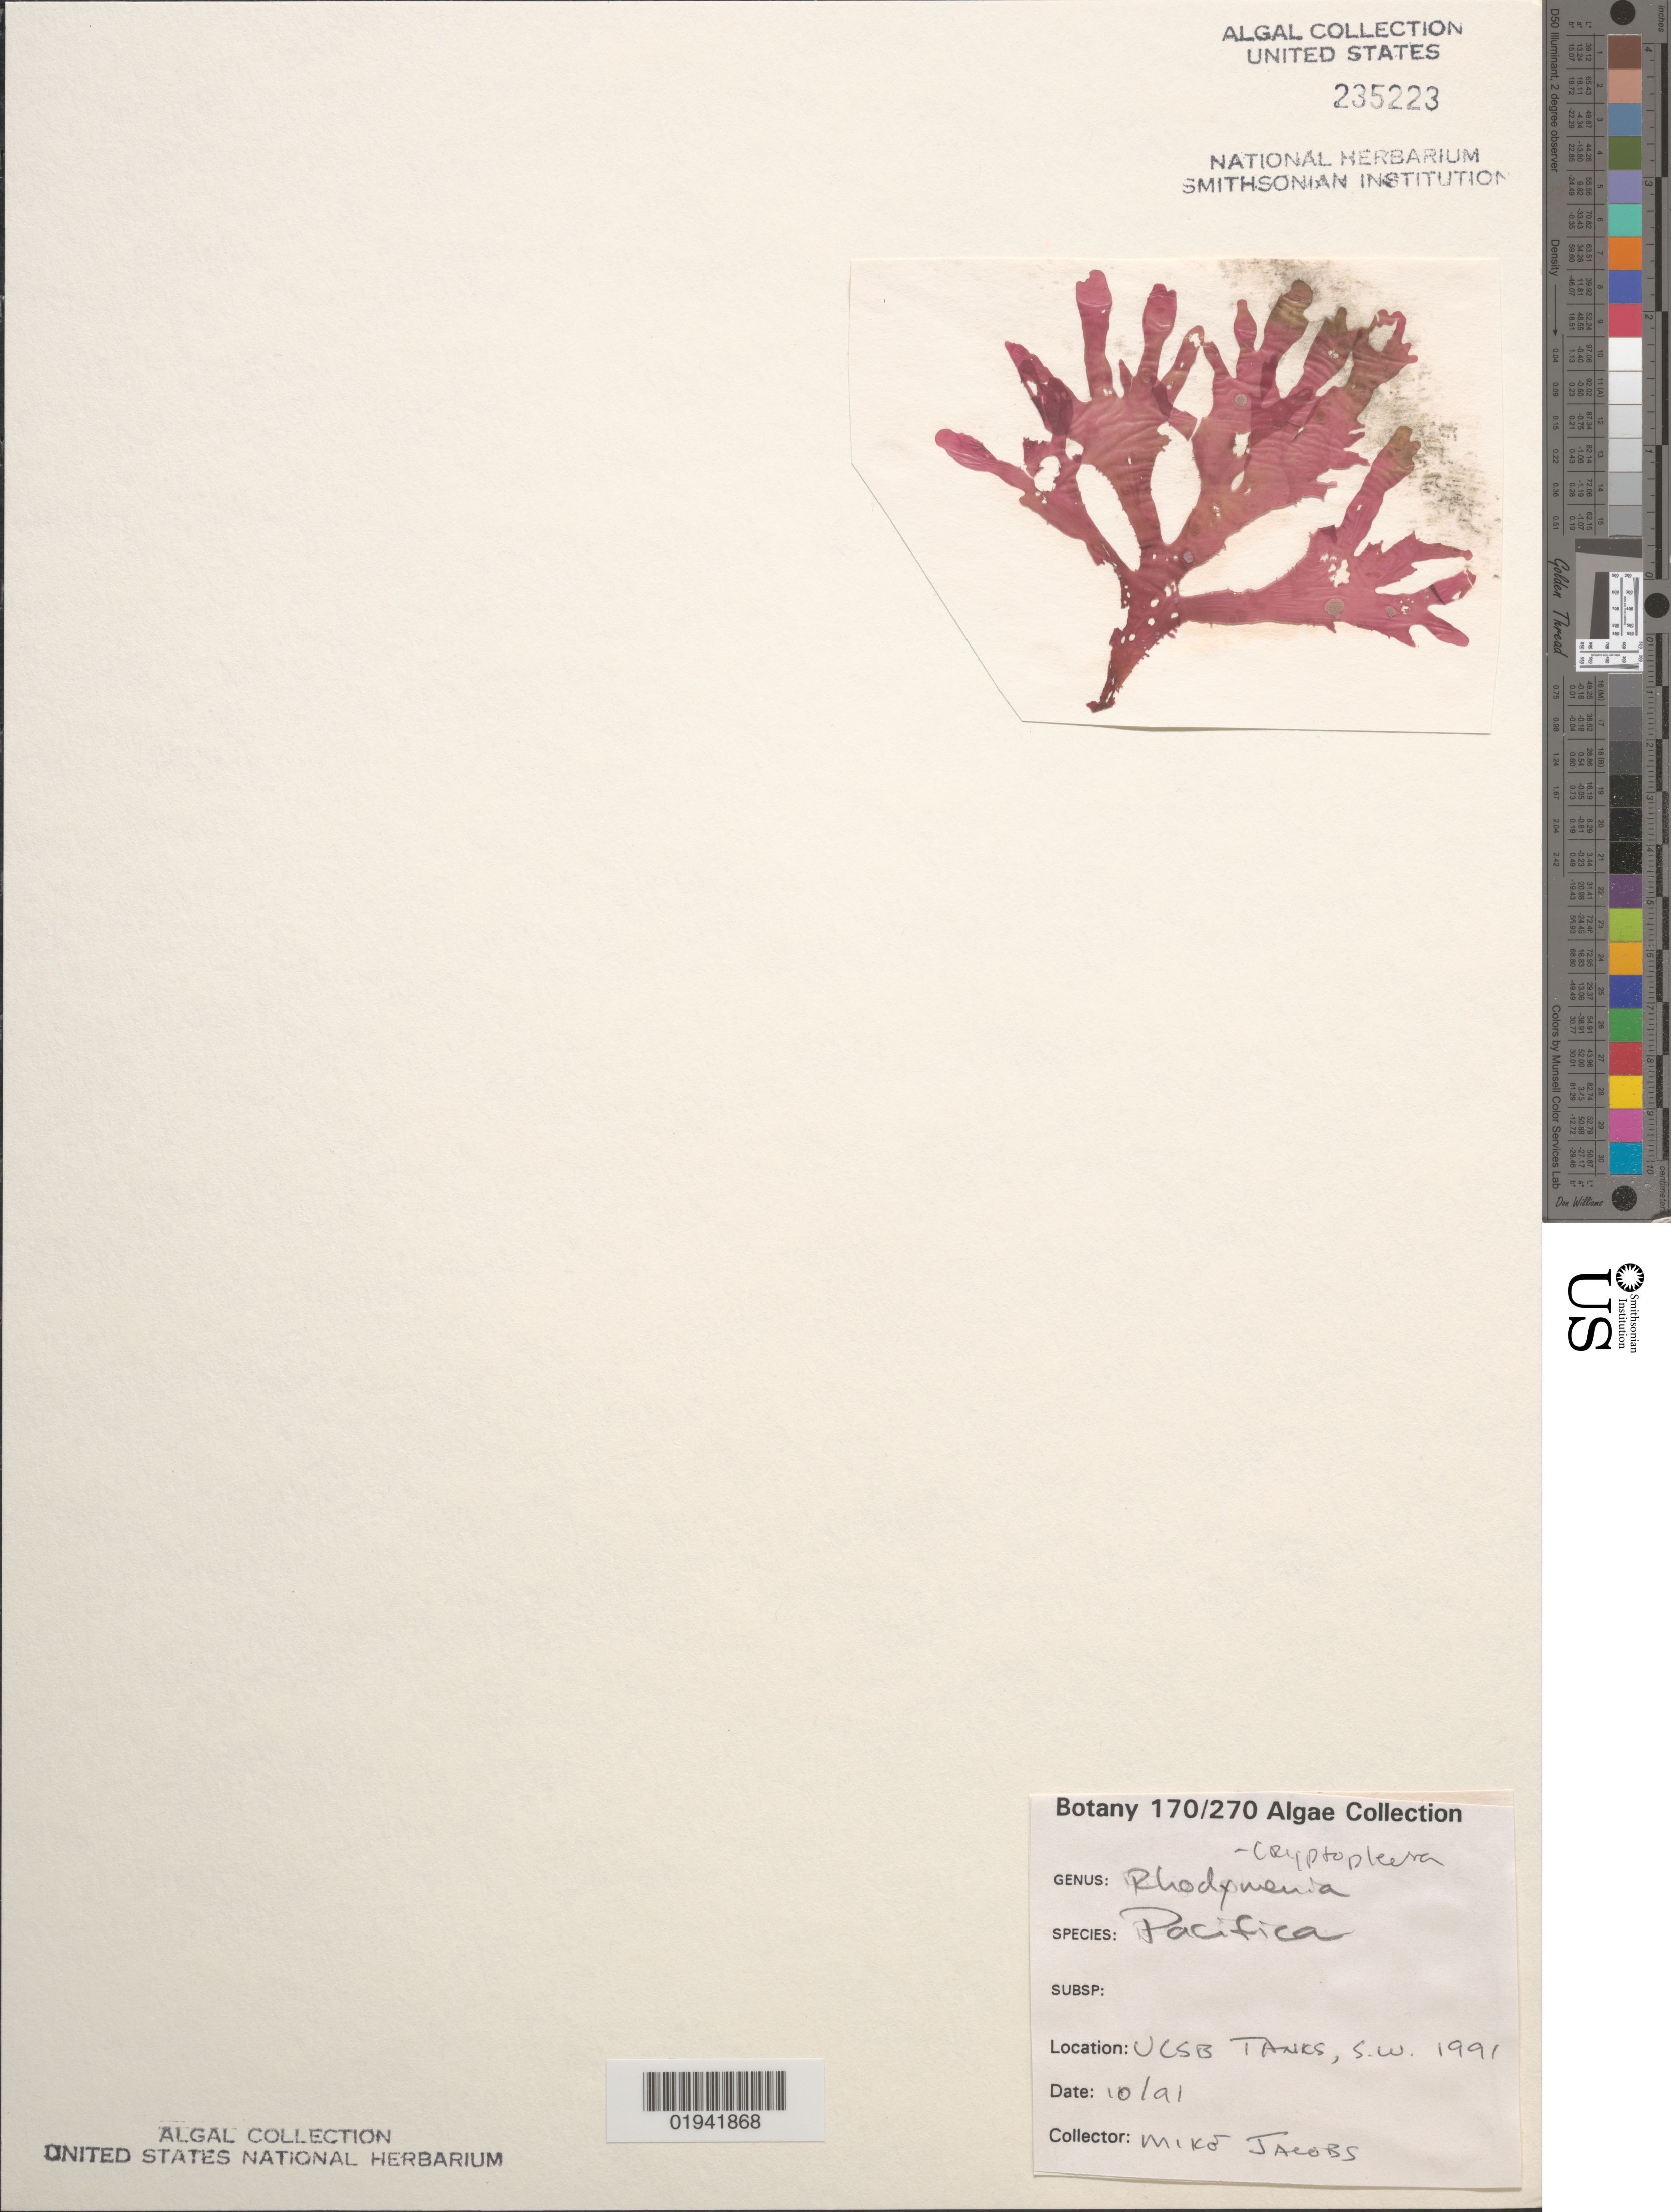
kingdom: Plantae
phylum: Rhodophyta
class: Florideophyceae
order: Rhodymeniales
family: Rhodymeniaceae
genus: Rhodymenia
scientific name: Rhodymenia pacifica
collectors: M. Jacobs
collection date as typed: Transcribed d/m/y: /10/91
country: United States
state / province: California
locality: UCSB Tanks, S.W. 1991.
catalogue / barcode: US 235223